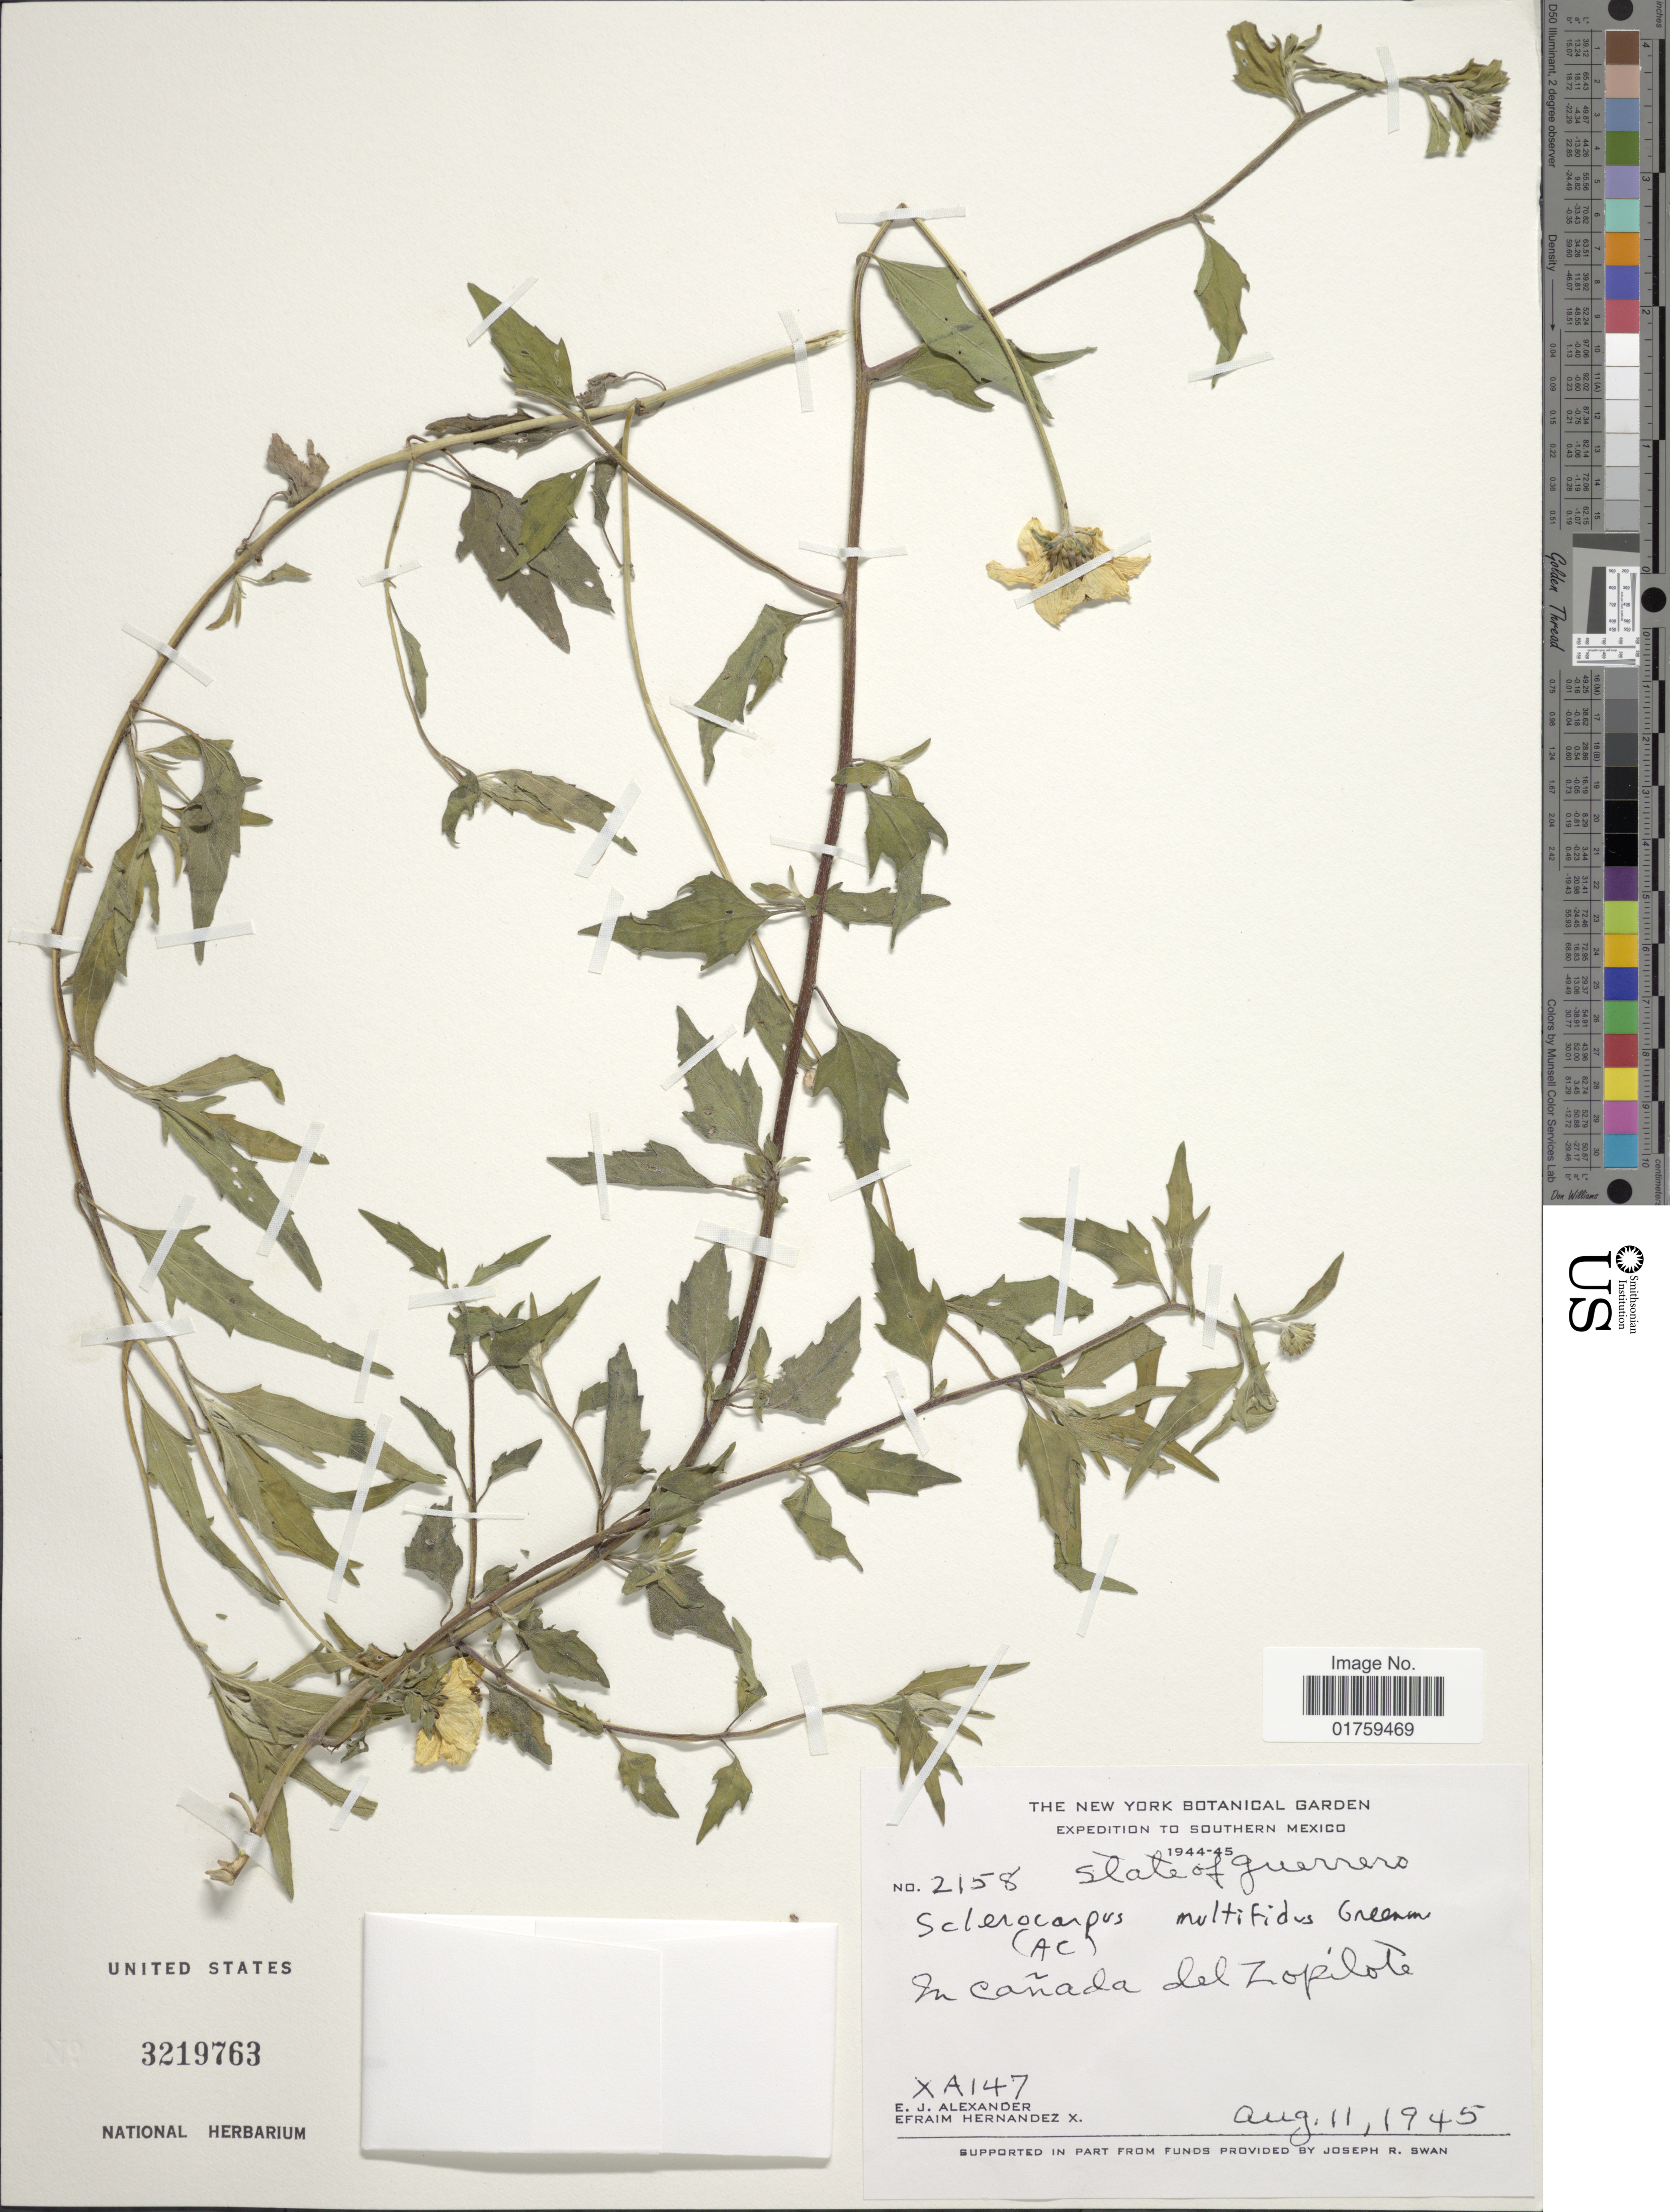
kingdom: Plantae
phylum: Tracheophyta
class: Magnoliopsida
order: Asterales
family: Asteraceae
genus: Sclerocarpus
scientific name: Sclerocarpus uniserialis var. frutescens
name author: (Brandegee) Feddema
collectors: E. J. Alexander & E. Hernandez X.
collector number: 2158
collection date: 1945-08-11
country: Mexico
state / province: Guerrero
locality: State of Guerrero. in Cañada del Zopilote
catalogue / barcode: US 3219763